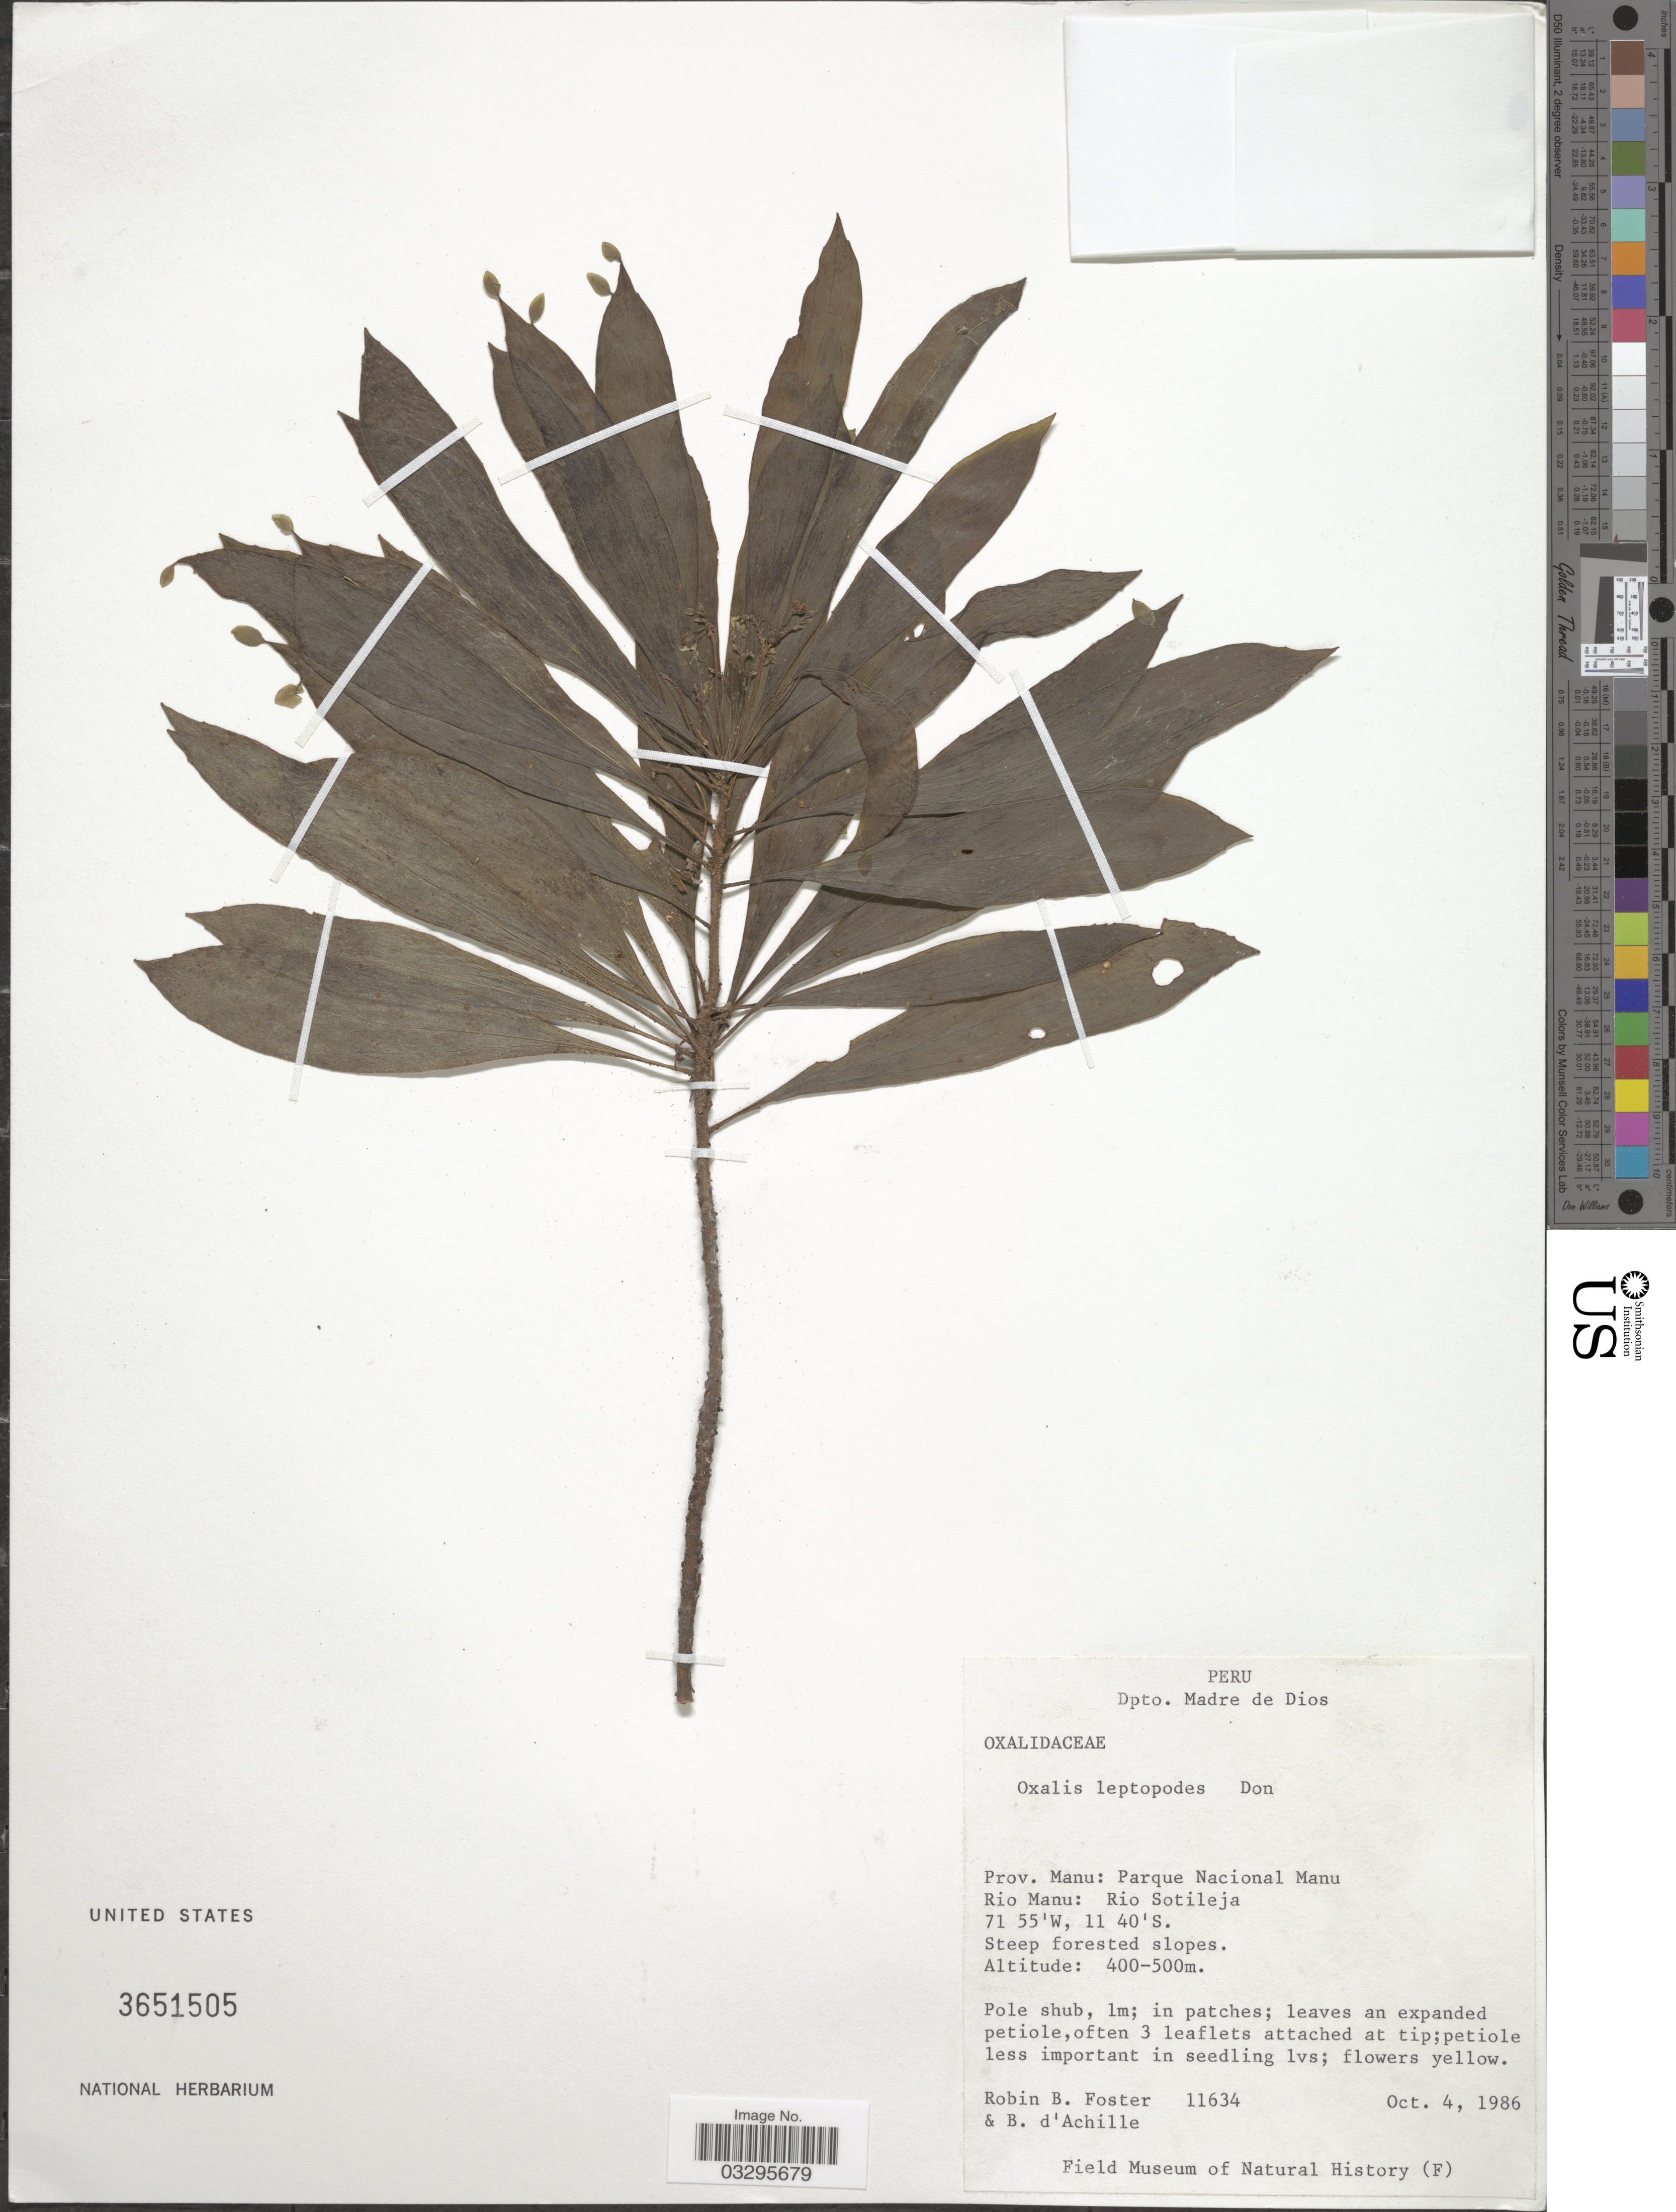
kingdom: Plantae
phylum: Tracheophyta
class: Magnoliopsida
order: Oxalidales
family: Oxalidaceae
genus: Oxalis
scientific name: Oxalis leptopodes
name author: G. Don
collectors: R. B. Foster & B. d'Achille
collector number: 11634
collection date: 1986-10-04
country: Peru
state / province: Madre de Dios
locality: Dpto. Madre de Dios, Prov. Manu: Parque Nacional Manu, Rio Manu: Río Sotileja.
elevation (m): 400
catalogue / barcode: US 3651505